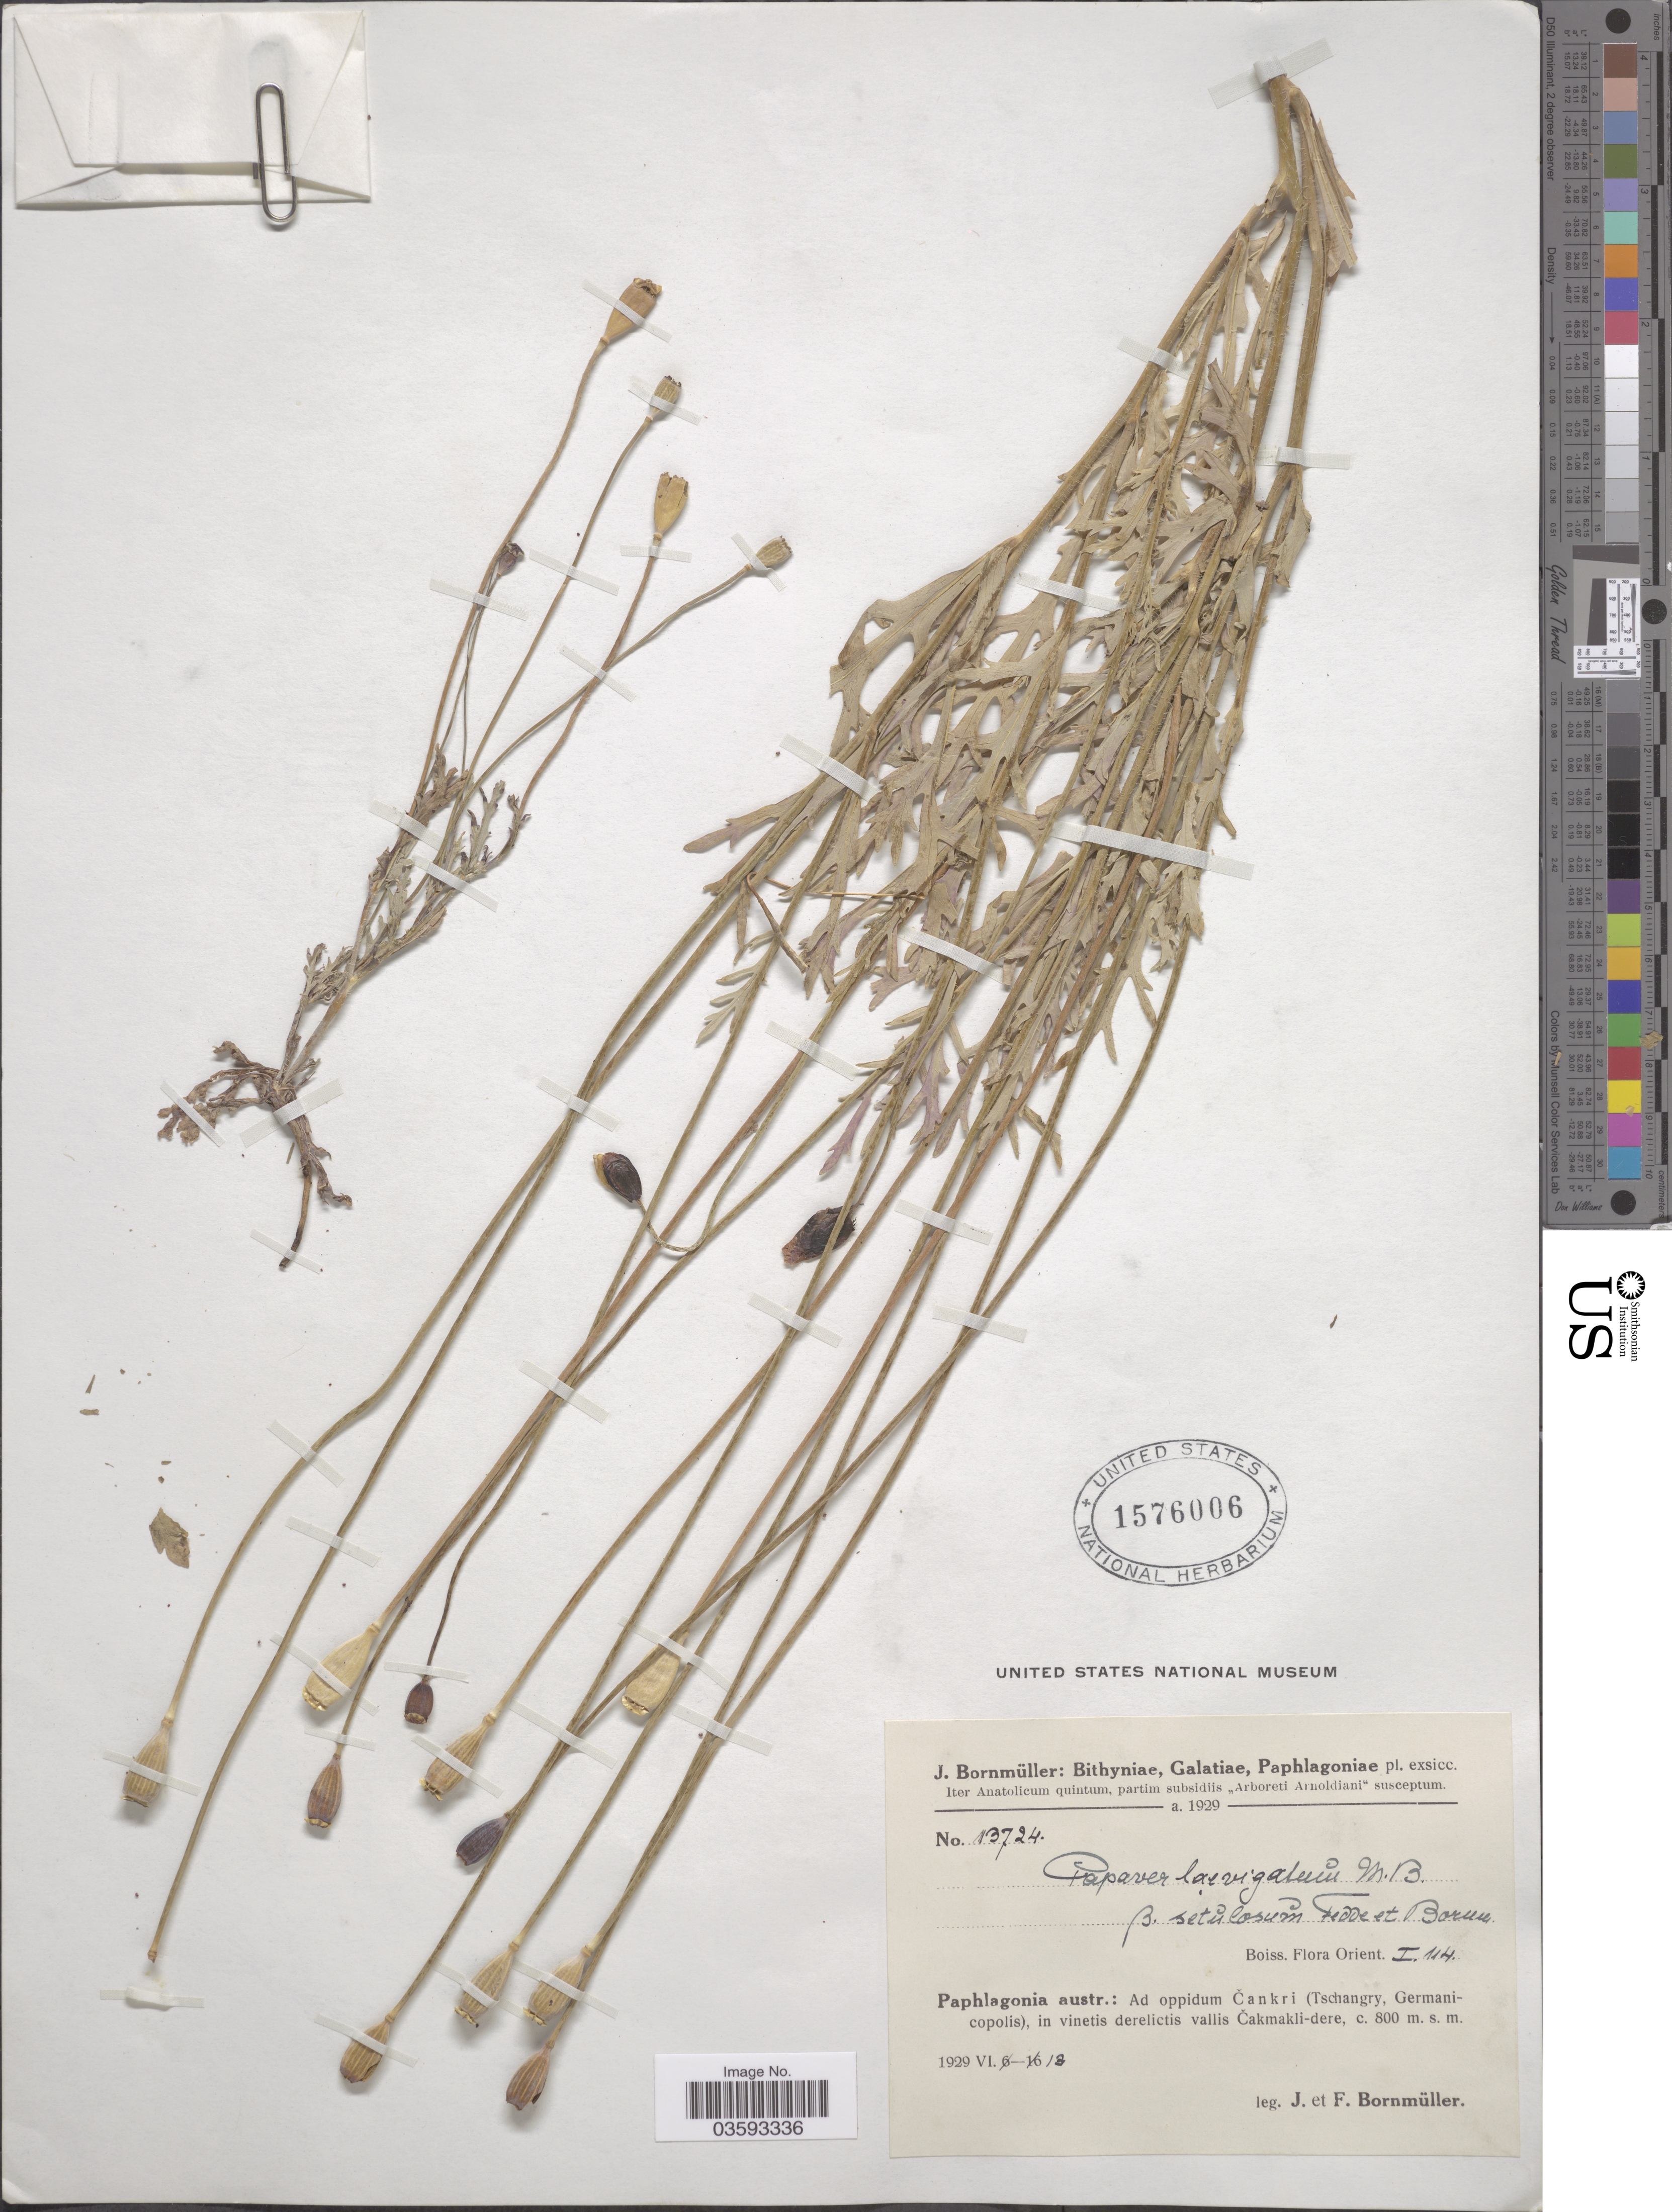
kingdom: Plantae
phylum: Tracheophyta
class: Magnoliopsida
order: Ranunculales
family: Papaveraceae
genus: Papaver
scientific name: Papaver laevigatum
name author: M. Bieb.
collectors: J. Bornmüller & F. Bornmüller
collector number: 13724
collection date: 1929-06-13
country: Turkey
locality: Paphlagonia austr.: Ad oppidum Čankri (Tschangry, Germanicopolis), in vinetis derelictis vallis Čakmakli-dere.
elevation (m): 800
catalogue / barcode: US 1576006